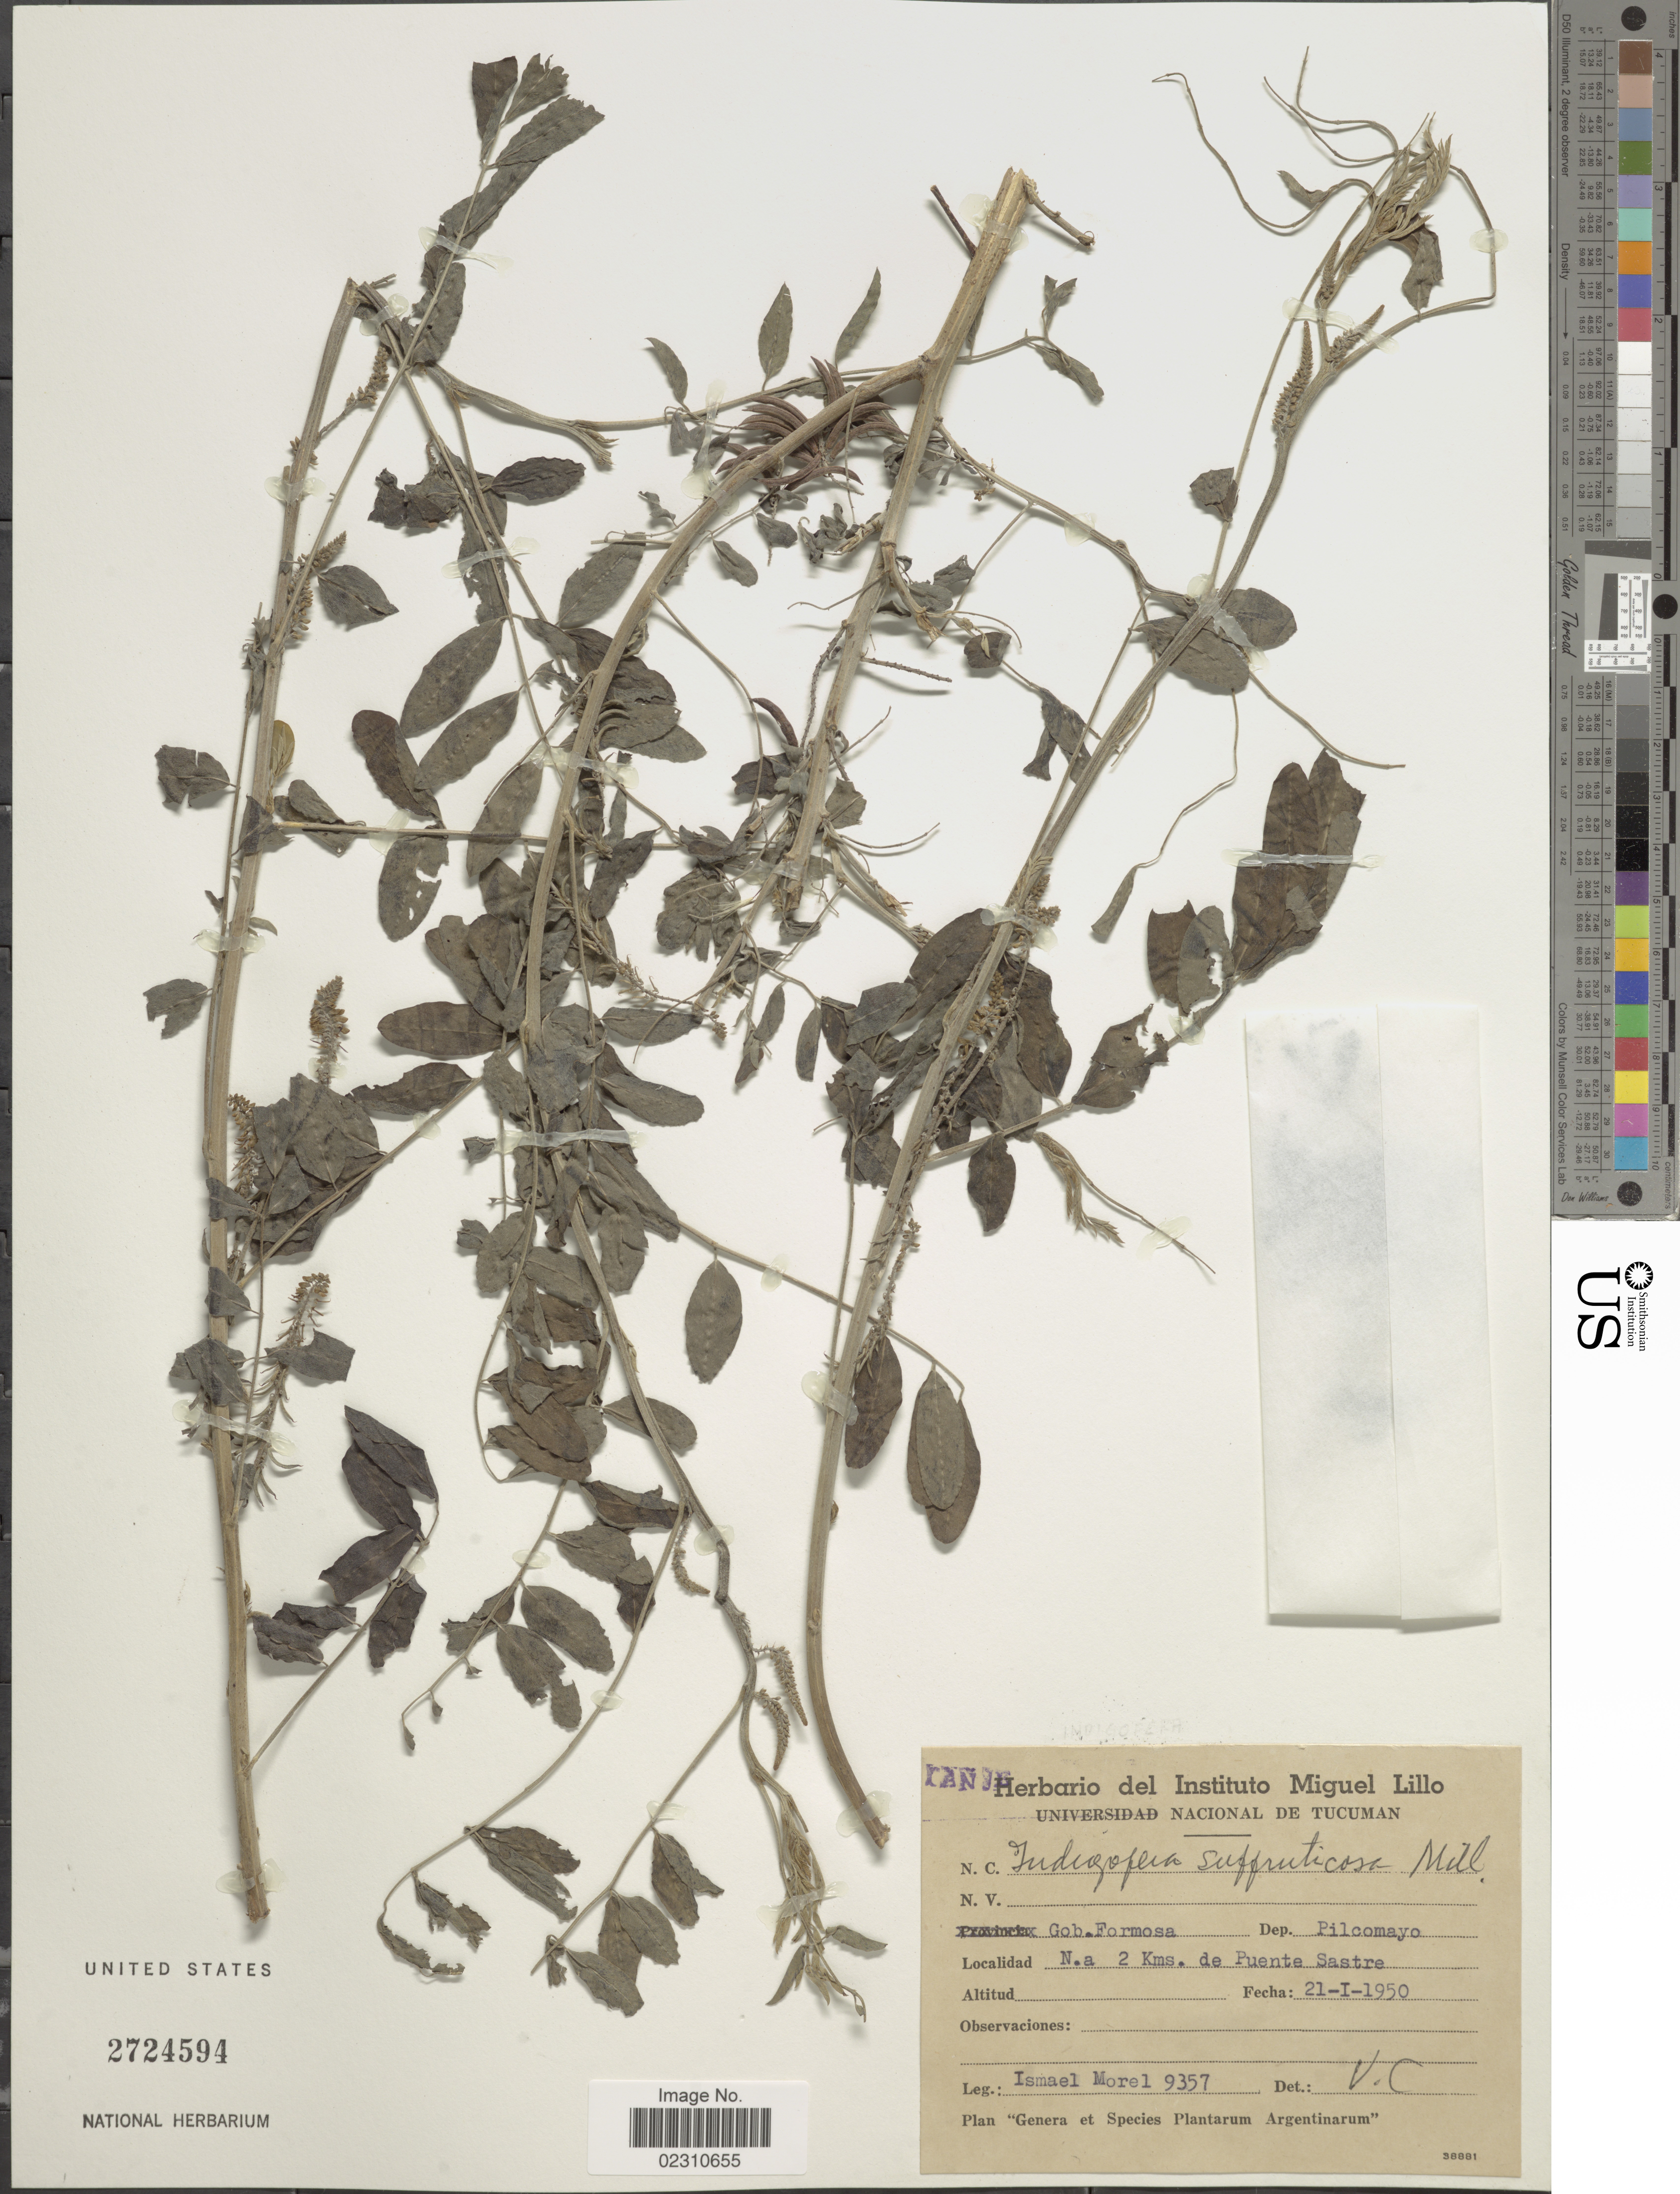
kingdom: Plantae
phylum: Tracheophyta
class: Magnoliopsida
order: Fabales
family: Fabaceae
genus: Indigofera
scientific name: Indigofera suffruticosa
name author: Mill.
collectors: I. Morel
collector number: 9357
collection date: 1950-01-21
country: Argentina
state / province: Formosa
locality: Gob, Formosa, Dep. Pilcomayo. N.a. 2 Kms de Puente Sastre.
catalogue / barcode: US 2724594